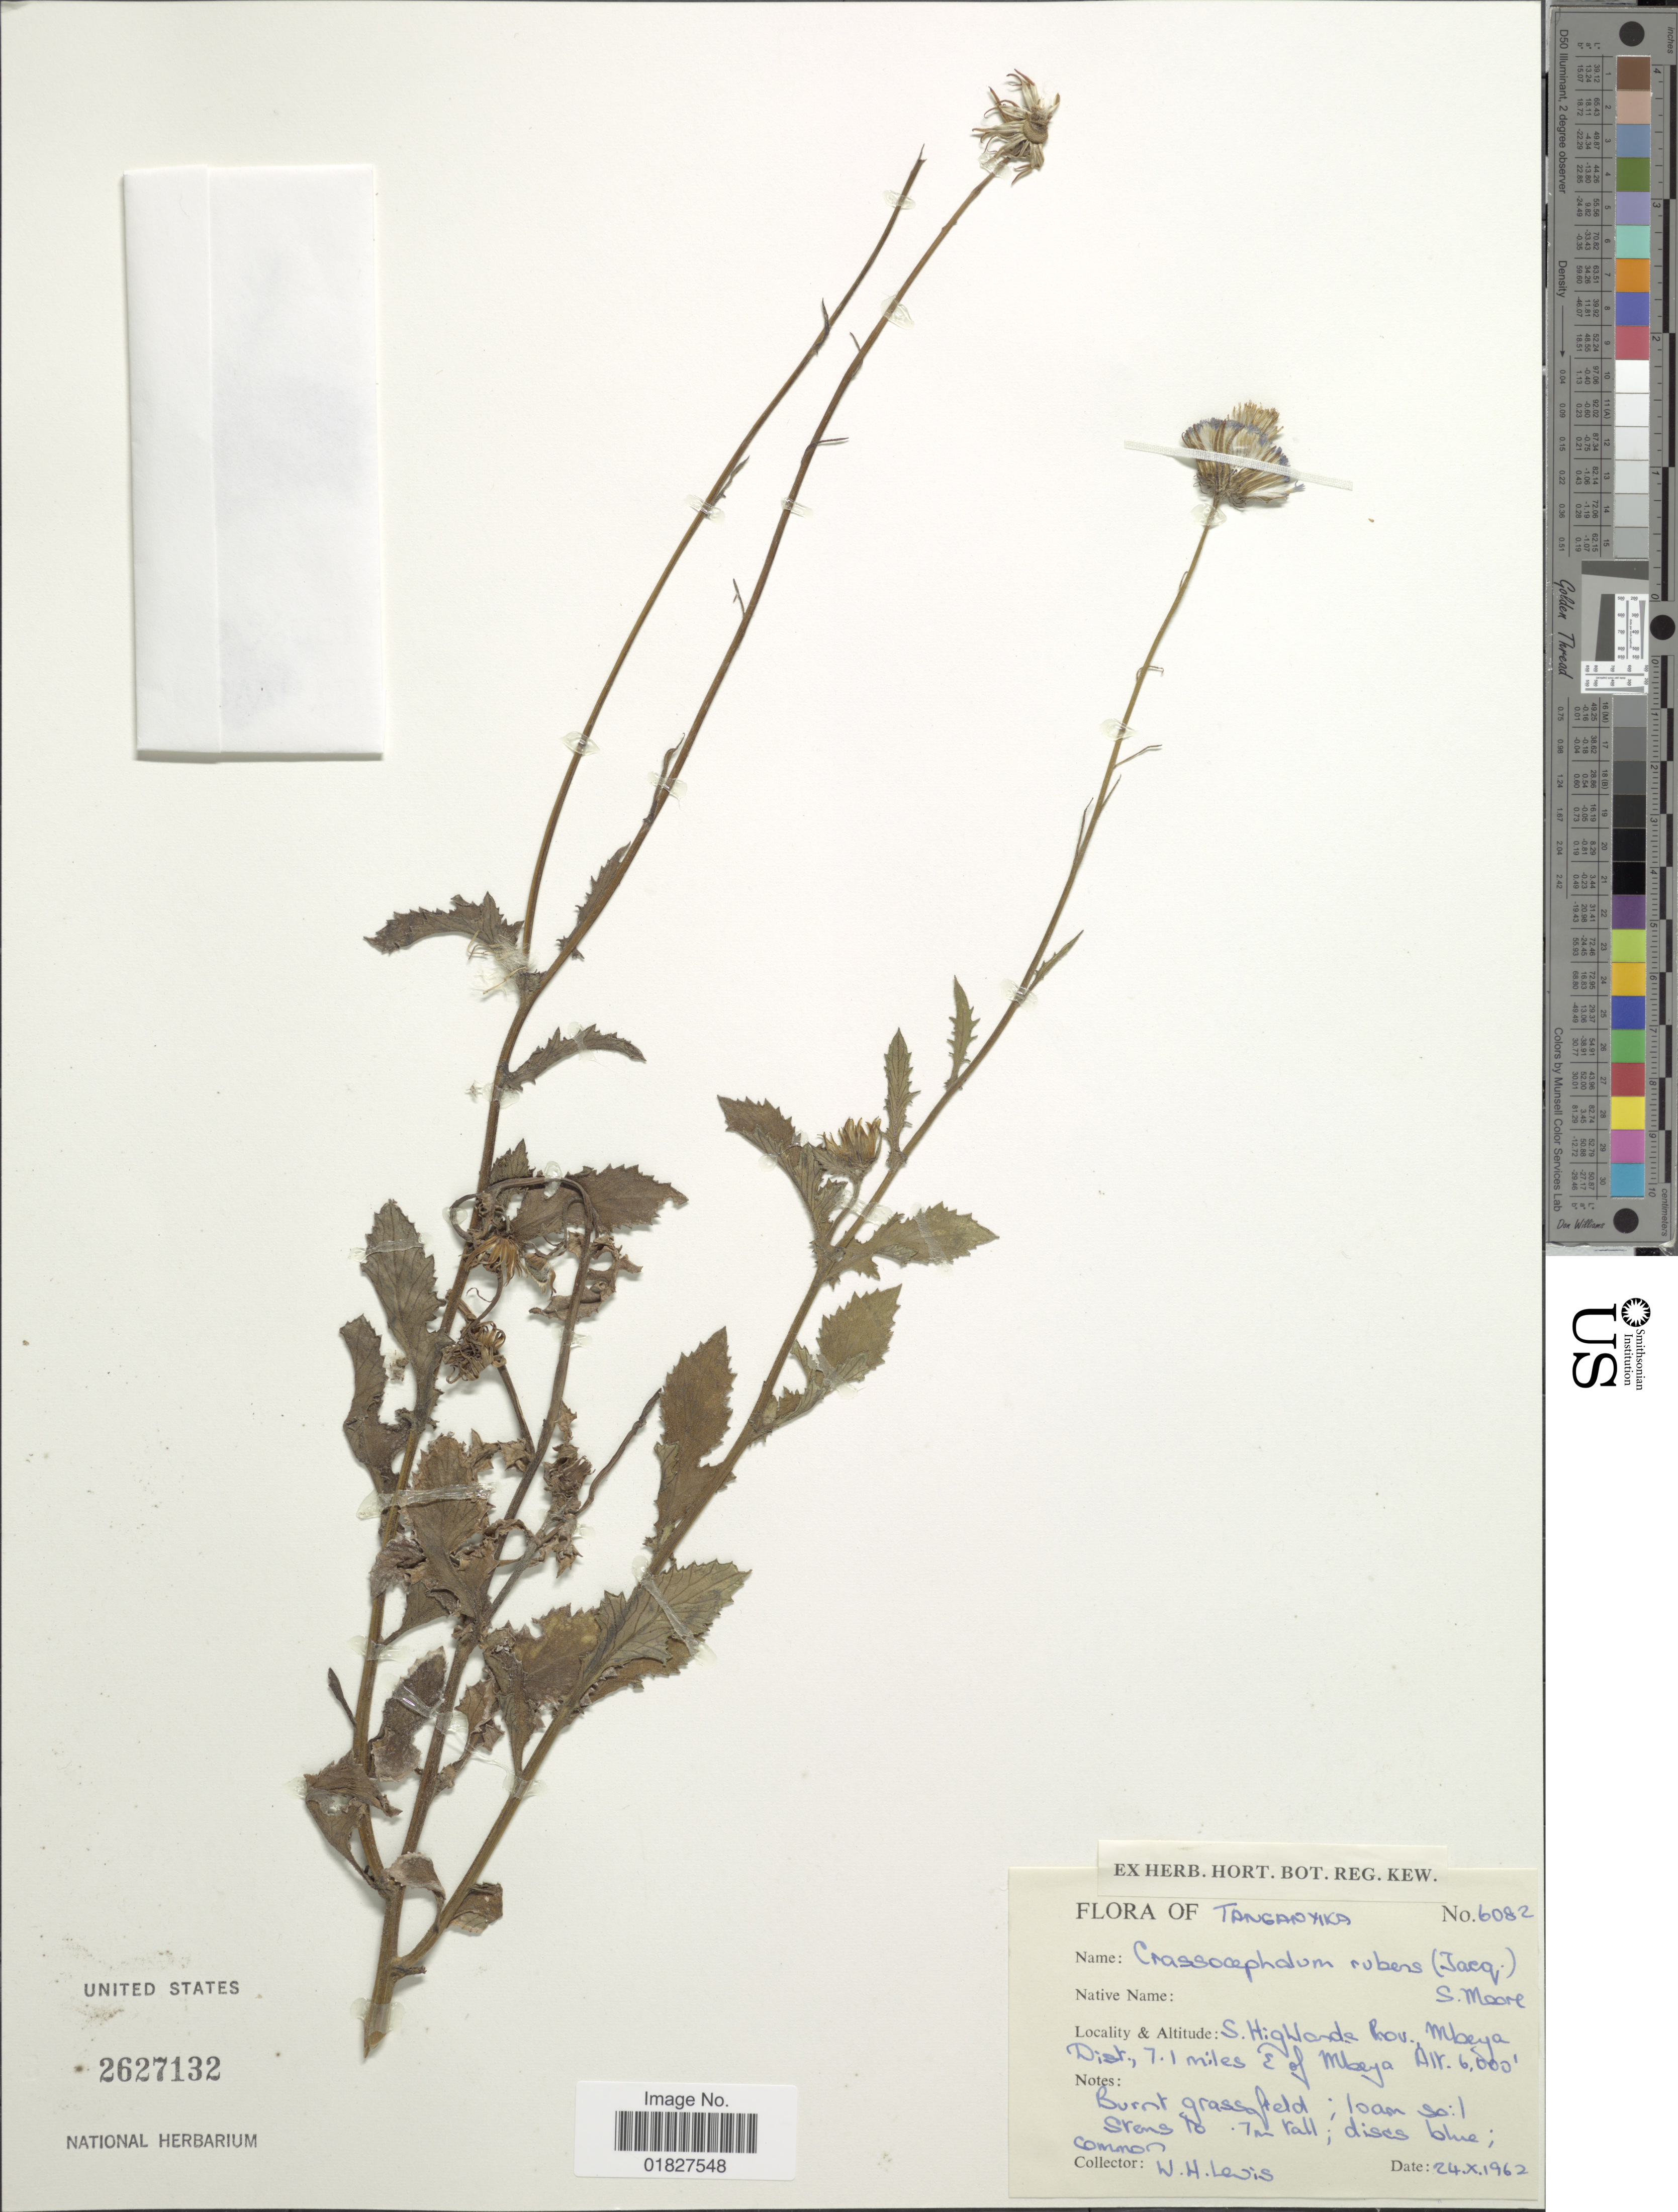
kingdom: Plantae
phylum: Tracheophyta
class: Magnoliopsida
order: Asterales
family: Asteraceae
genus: Crassocephalum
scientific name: Crassocephalum rubens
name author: (Juss. ex Jacq.) S. Moore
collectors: W. H. Lewis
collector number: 6082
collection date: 1962-10-24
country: Tanzania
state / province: Mbeya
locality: Tanganyika, S. Highlands, Prov. Mbeya Dist., 7.1 miles E of Mbeya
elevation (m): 1829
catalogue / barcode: US 2627132